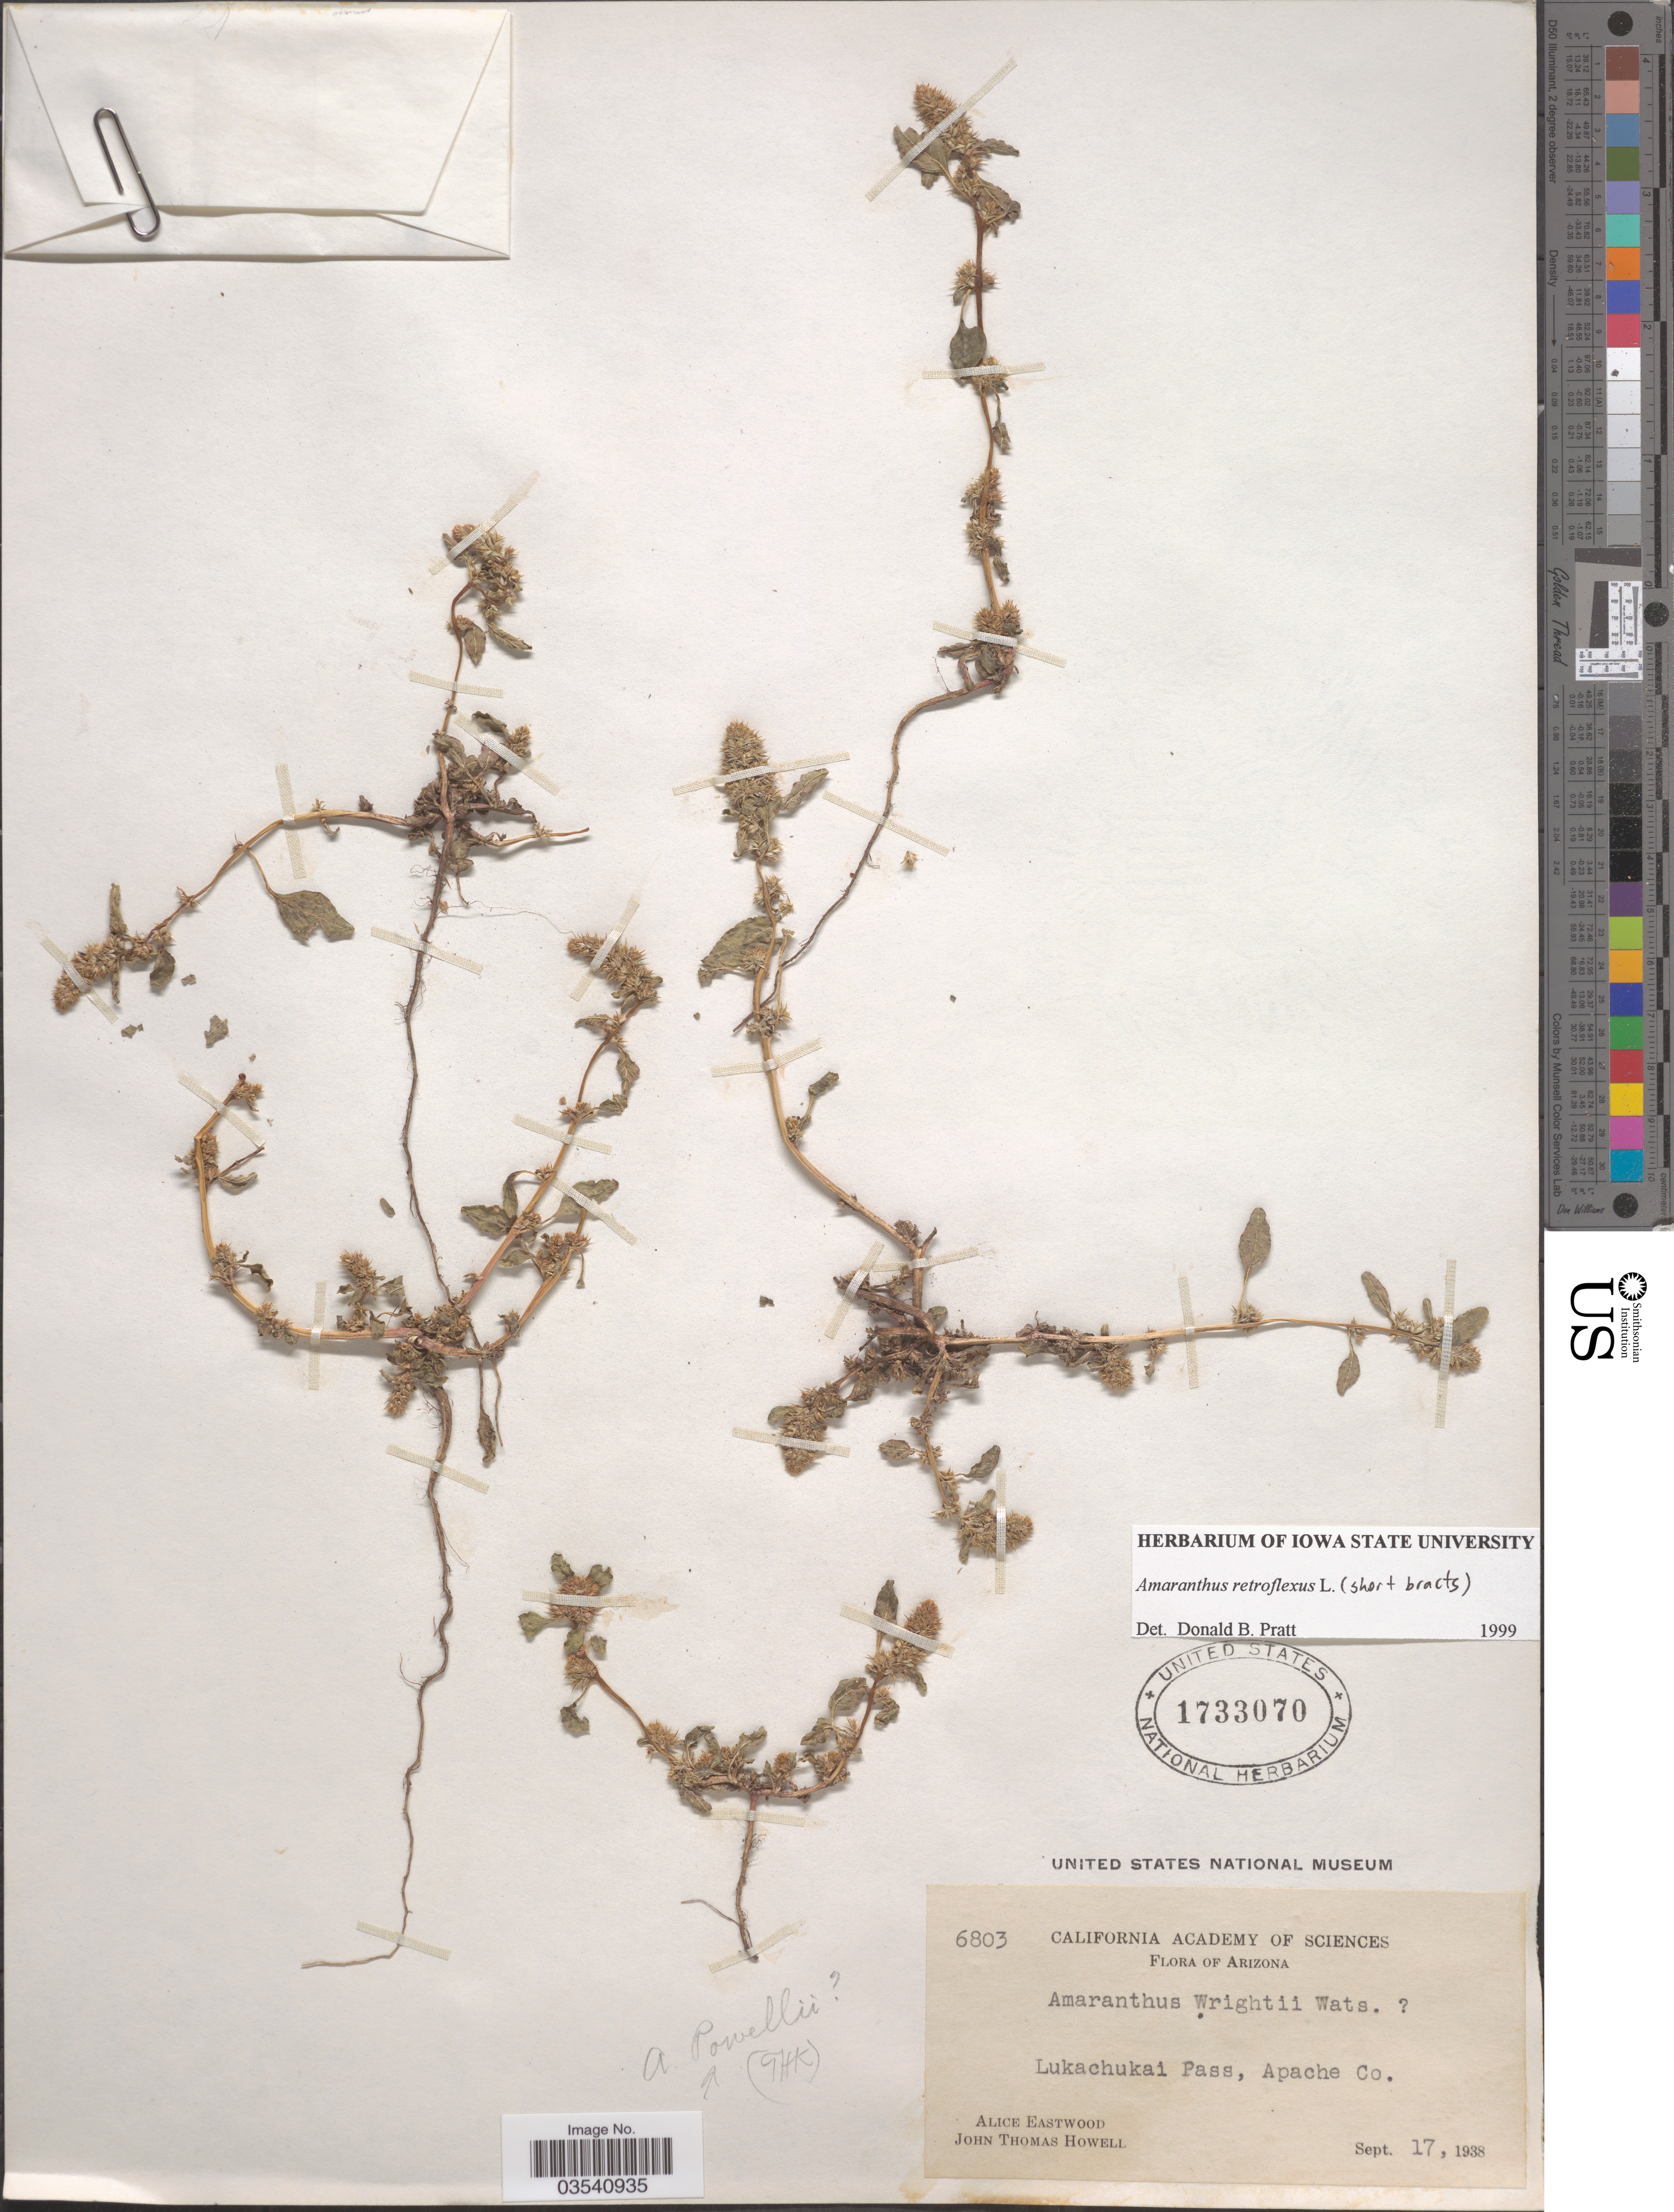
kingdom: Plantae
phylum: Tracheophyta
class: Magnoliopsida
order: Caryophyllales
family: Amaranthaceae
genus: Amaranthus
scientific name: Amaranthus retroflexus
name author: L.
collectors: A. Eastwood & J. T. Howell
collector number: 6803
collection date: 1938-09-17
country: United States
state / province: Arizona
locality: Lukachukai Pass, Apache Co.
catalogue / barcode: US 1733070